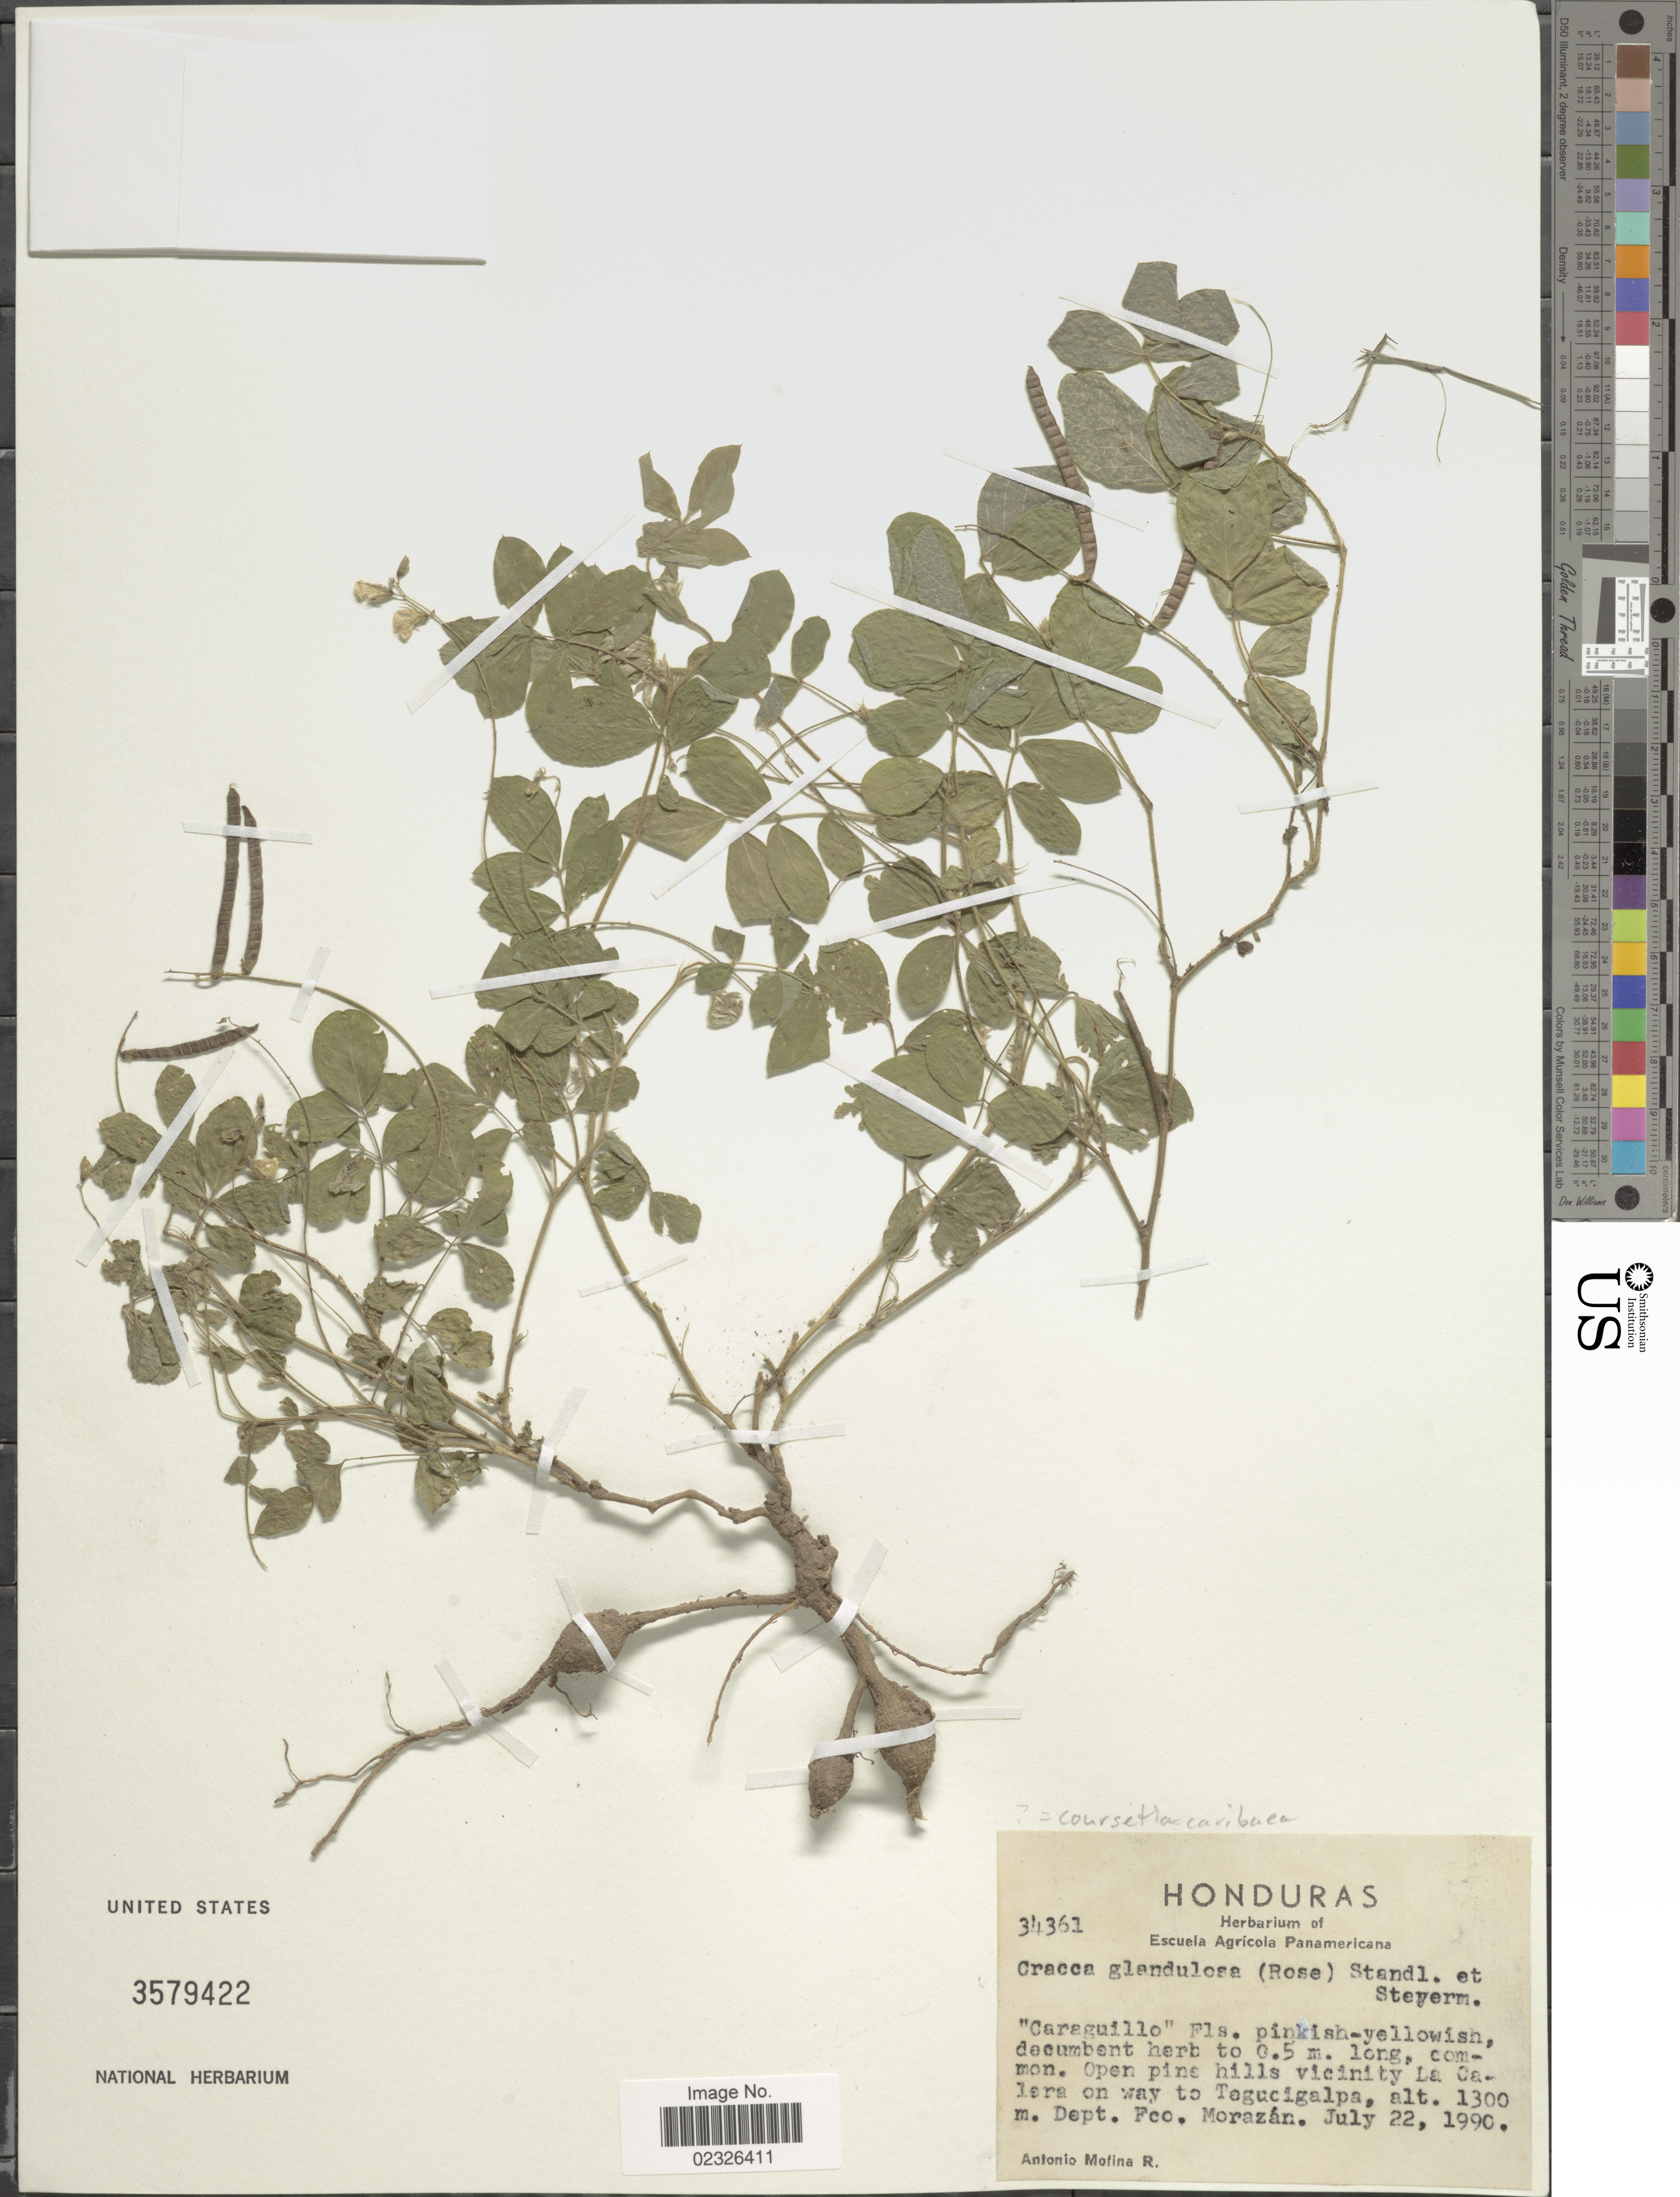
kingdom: Plantae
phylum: Tracheophyta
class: Magnoliopsida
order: Fabales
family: Fabaceae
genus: Coursetia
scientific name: Coursetia caribaea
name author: (Jacq.) Lavin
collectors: A. Molina R.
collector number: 34361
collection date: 1990-07-22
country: Honduras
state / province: Fco. Morazán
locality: Open pine hills vicinity La Calera on way to Tegucigalpa. Dept. Fco. Morazan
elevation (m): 1300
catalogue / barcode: US 3579422